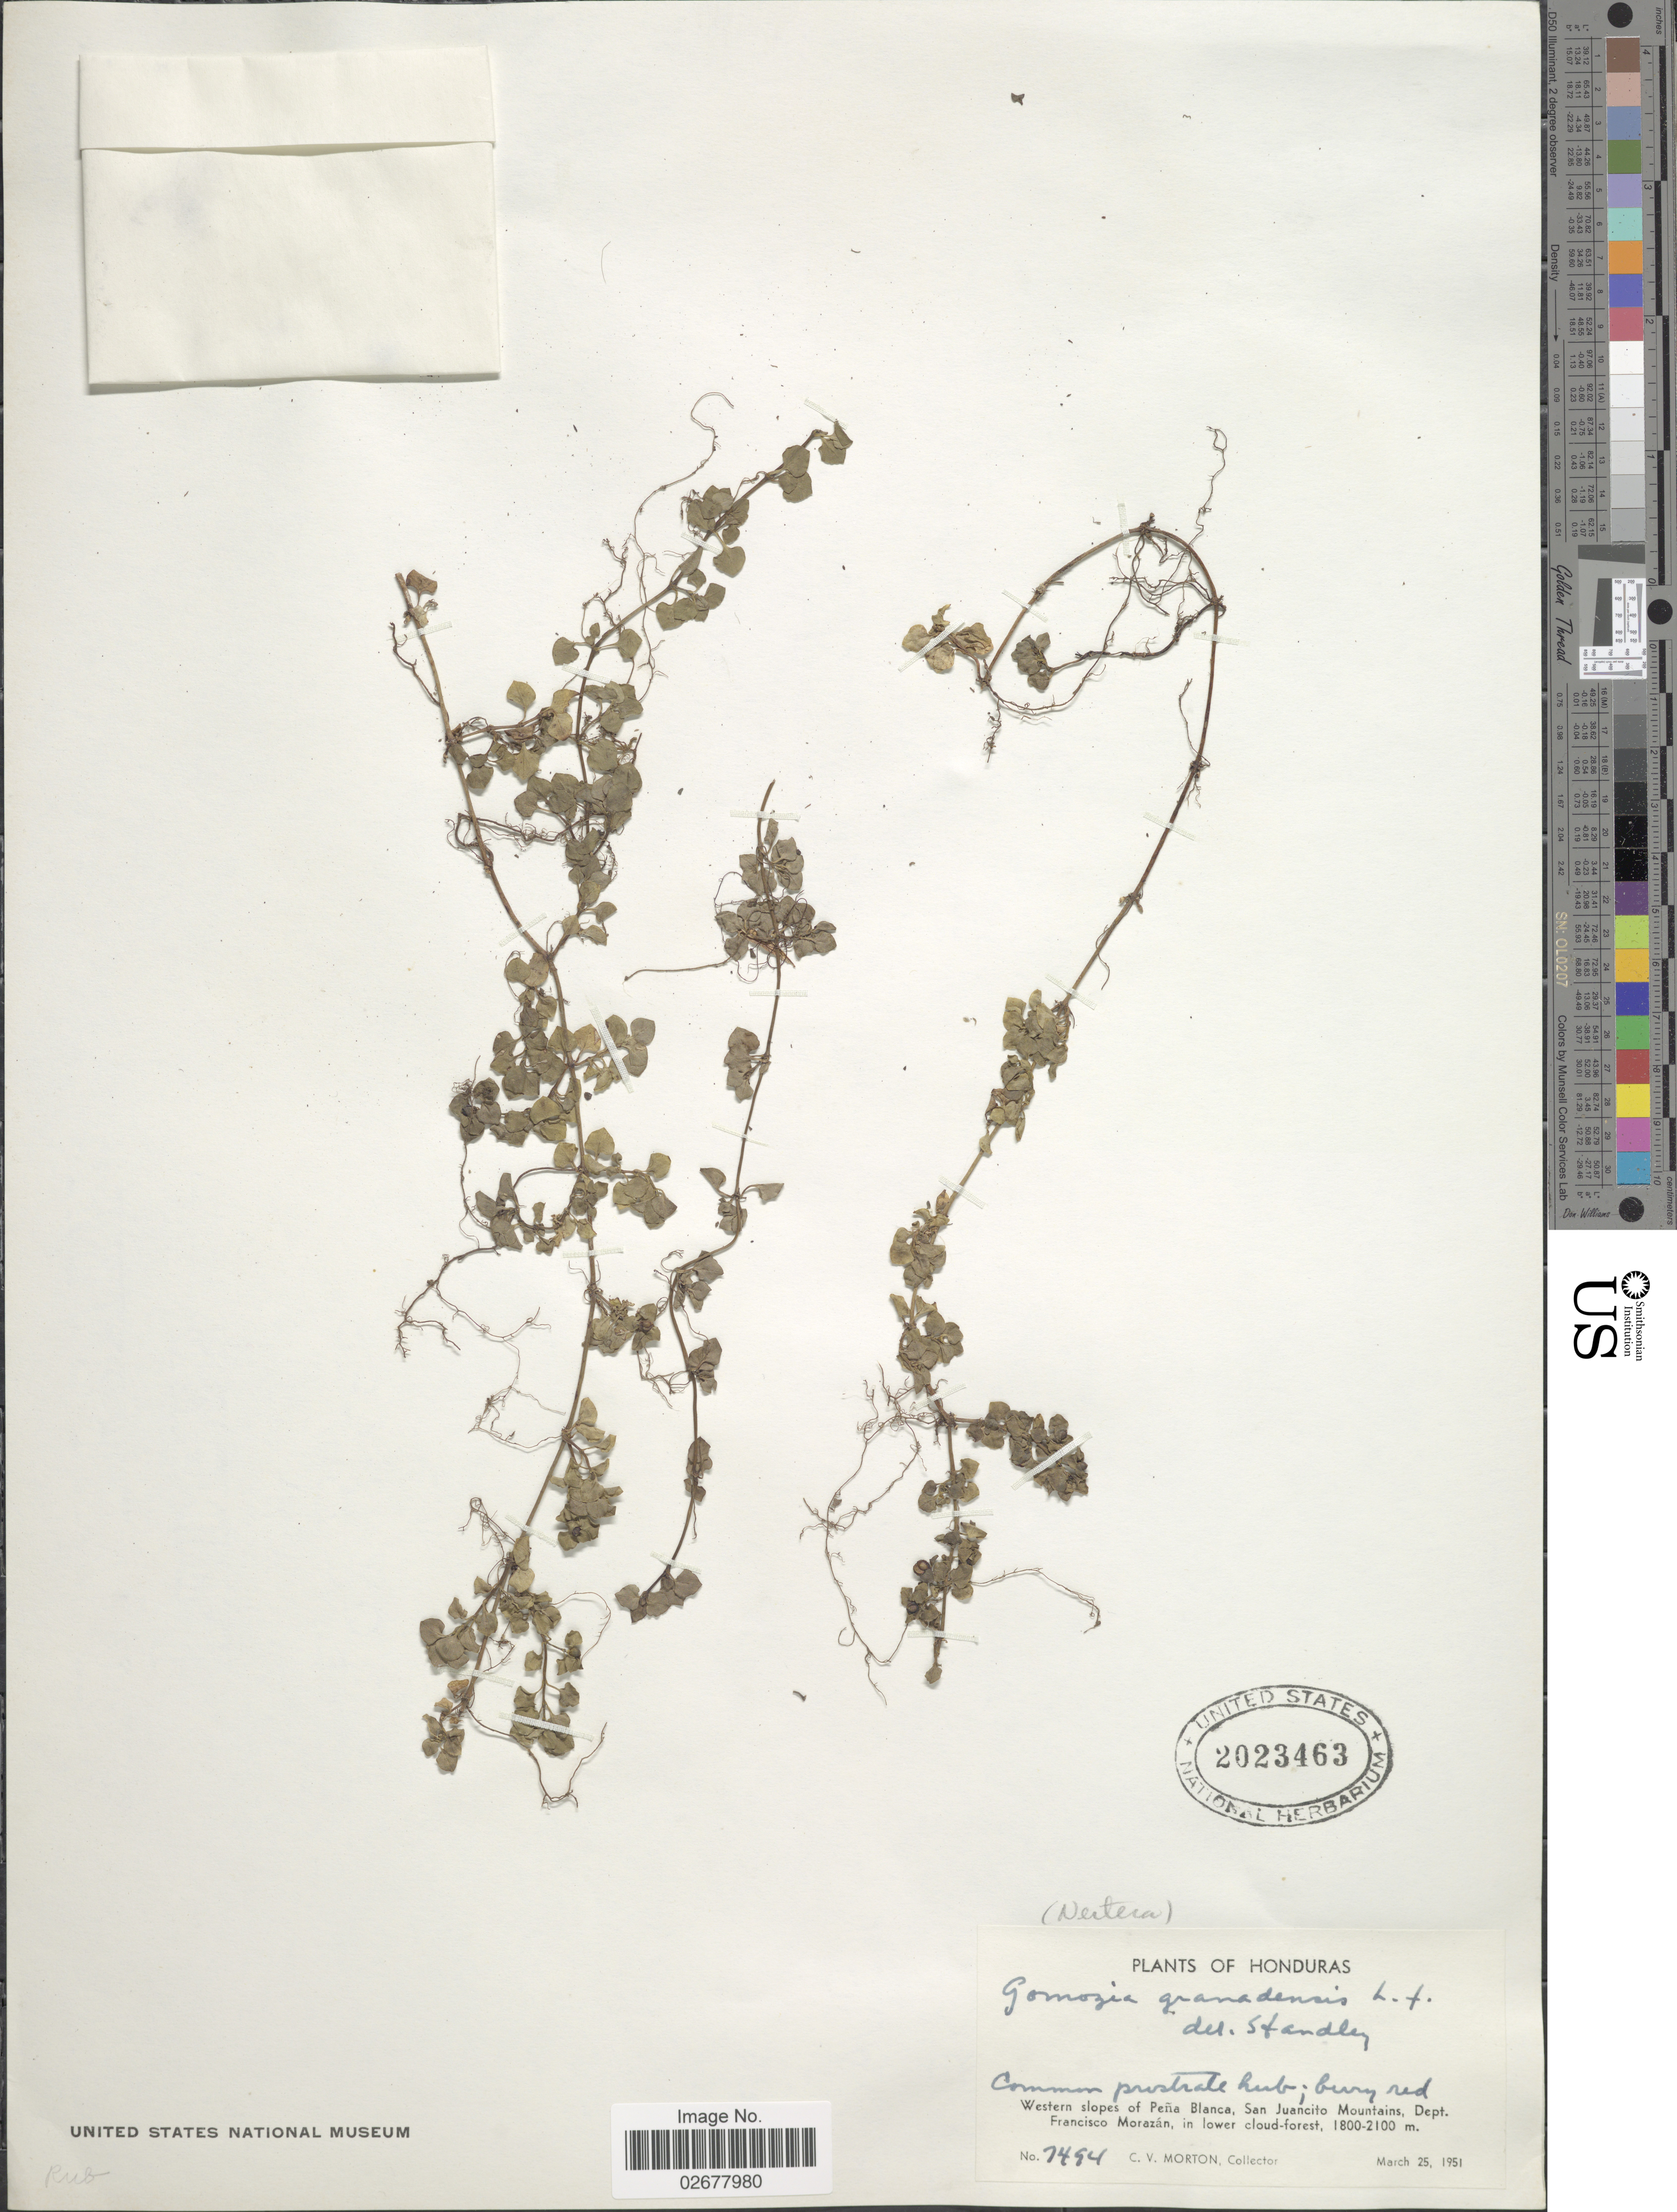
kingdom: Plantae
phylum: Tracheophyta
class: Magnoliopsida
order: Gentianales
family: Rubiaceae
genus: Nertera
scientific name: Nertera depressa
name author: Banks & Sol. ex Gaertn.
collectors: C. V. Morton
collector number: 7494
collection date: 1951-03-25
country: Honduras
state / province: Fco. Morazán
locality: Western slopes of Peña Blanca, San Juancito Mountains, Dept. Francisco Morazán, in lower cloud-forest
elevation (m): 1800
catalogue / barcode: US 2023463